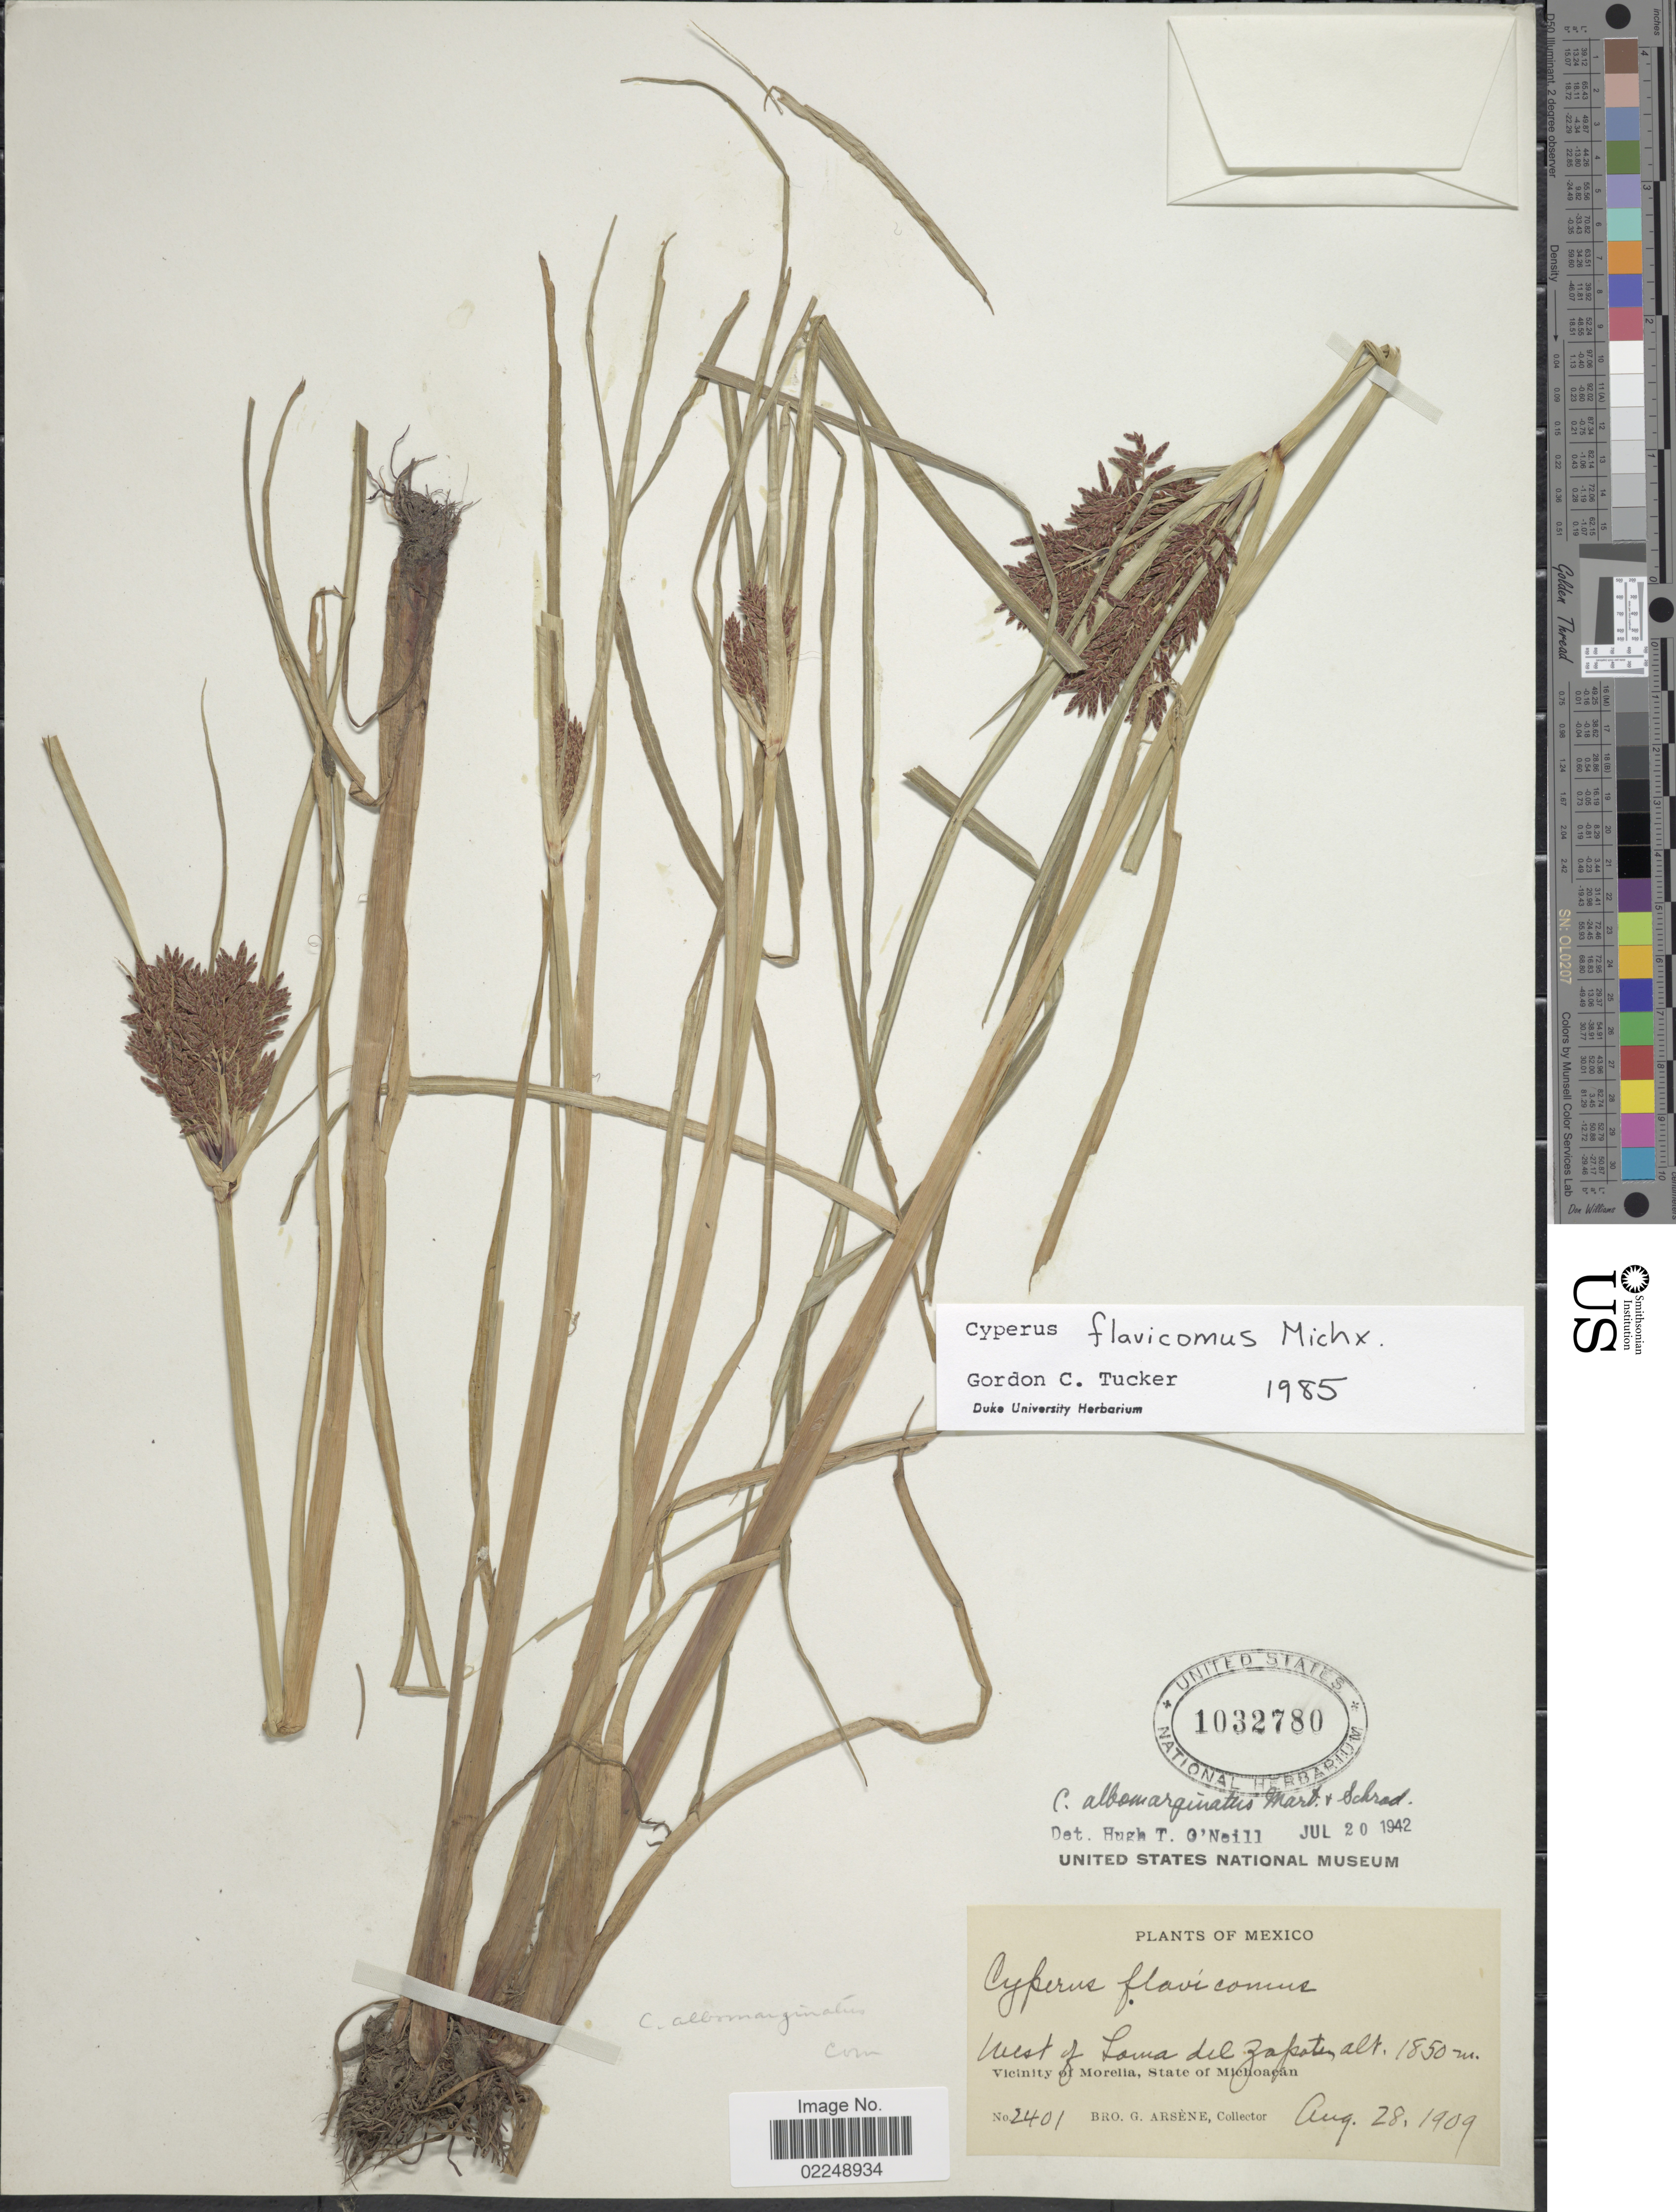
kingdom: Plantae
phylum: Tracheophyta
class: Liliopsida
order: Poales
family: Cyperaceae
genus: Cyperus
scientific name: Cyperus flavicomus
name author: Michx.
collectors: Bro. G. Arsène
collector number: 2401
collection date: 1909-08-28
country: Mexico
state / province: Michoacán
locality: West of Loma del Zapote, Vicinity of Morelia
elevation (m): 1850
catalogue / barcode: US 1032780